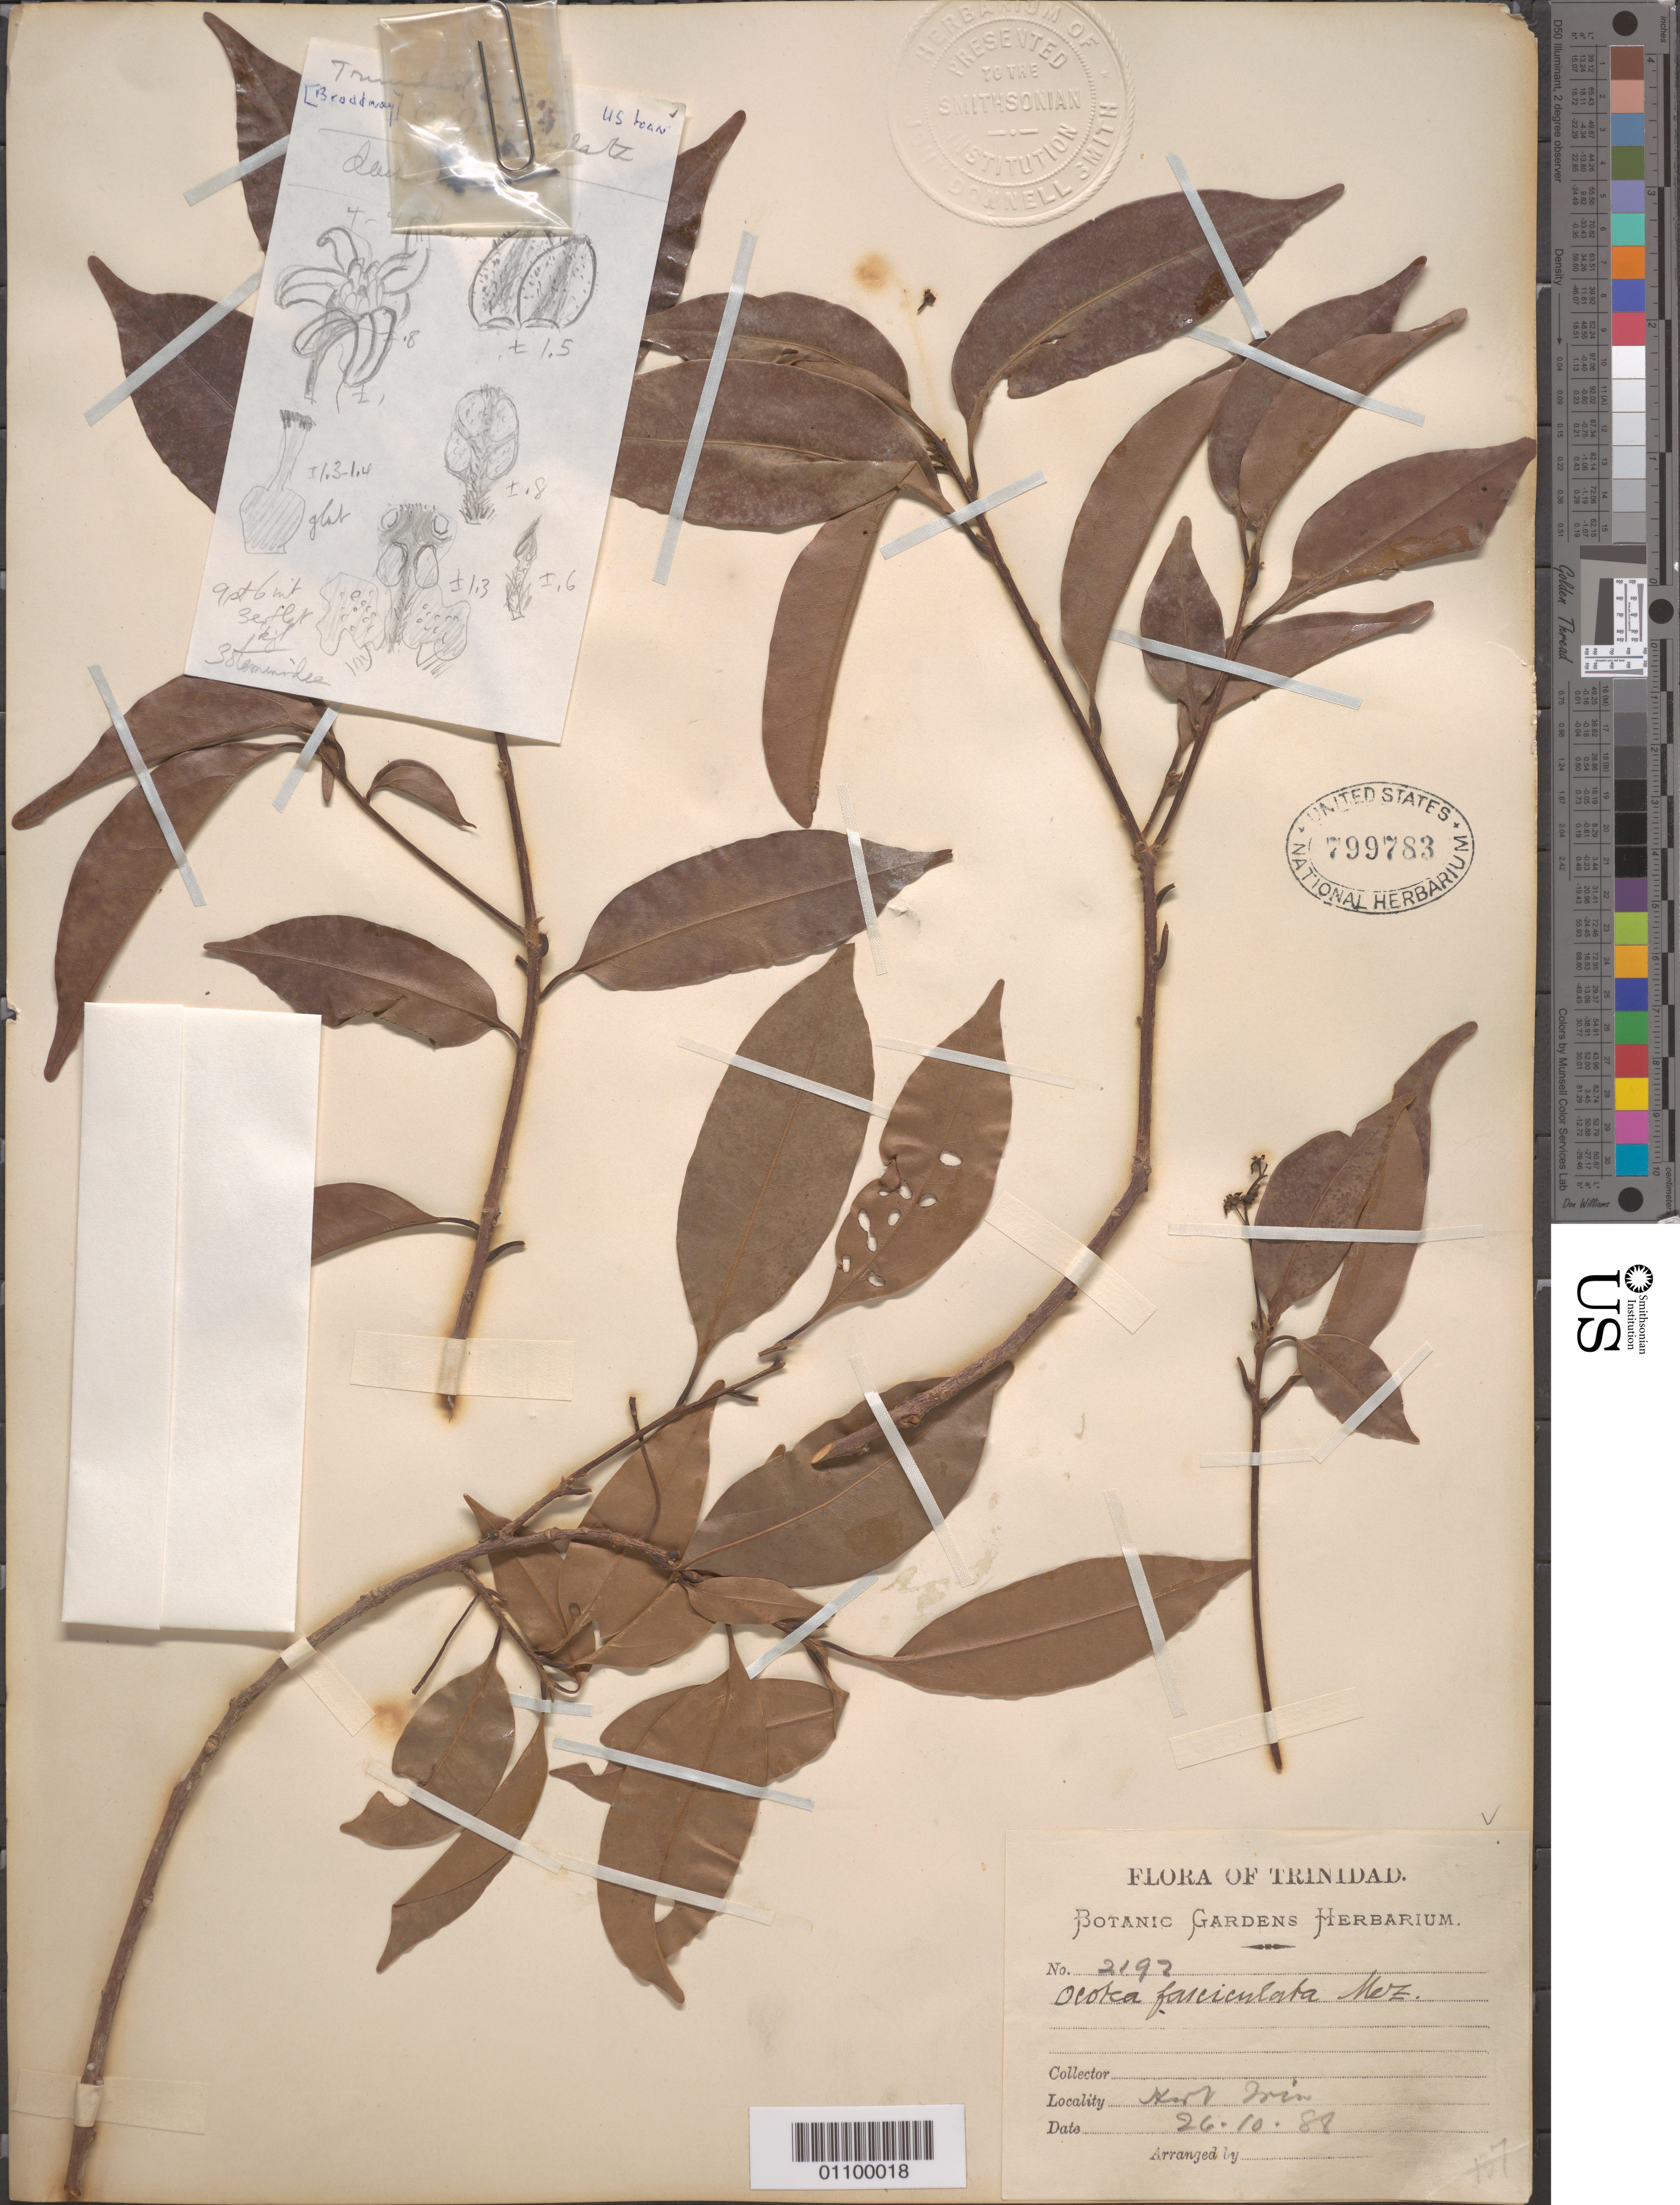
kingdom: Plantae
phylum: Tracheophyta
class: Magnoliopsida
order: Laurales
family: Lauraceae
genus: Ocotea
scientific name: Ocotea fasciculata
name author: (Nees) Mez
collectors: Botanic Gardens Herbarium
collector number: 2197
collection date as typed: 26 Nov 1888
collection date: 1888-11-26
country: Trinidad and Tobago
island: Trinidad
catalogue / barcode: US 799783